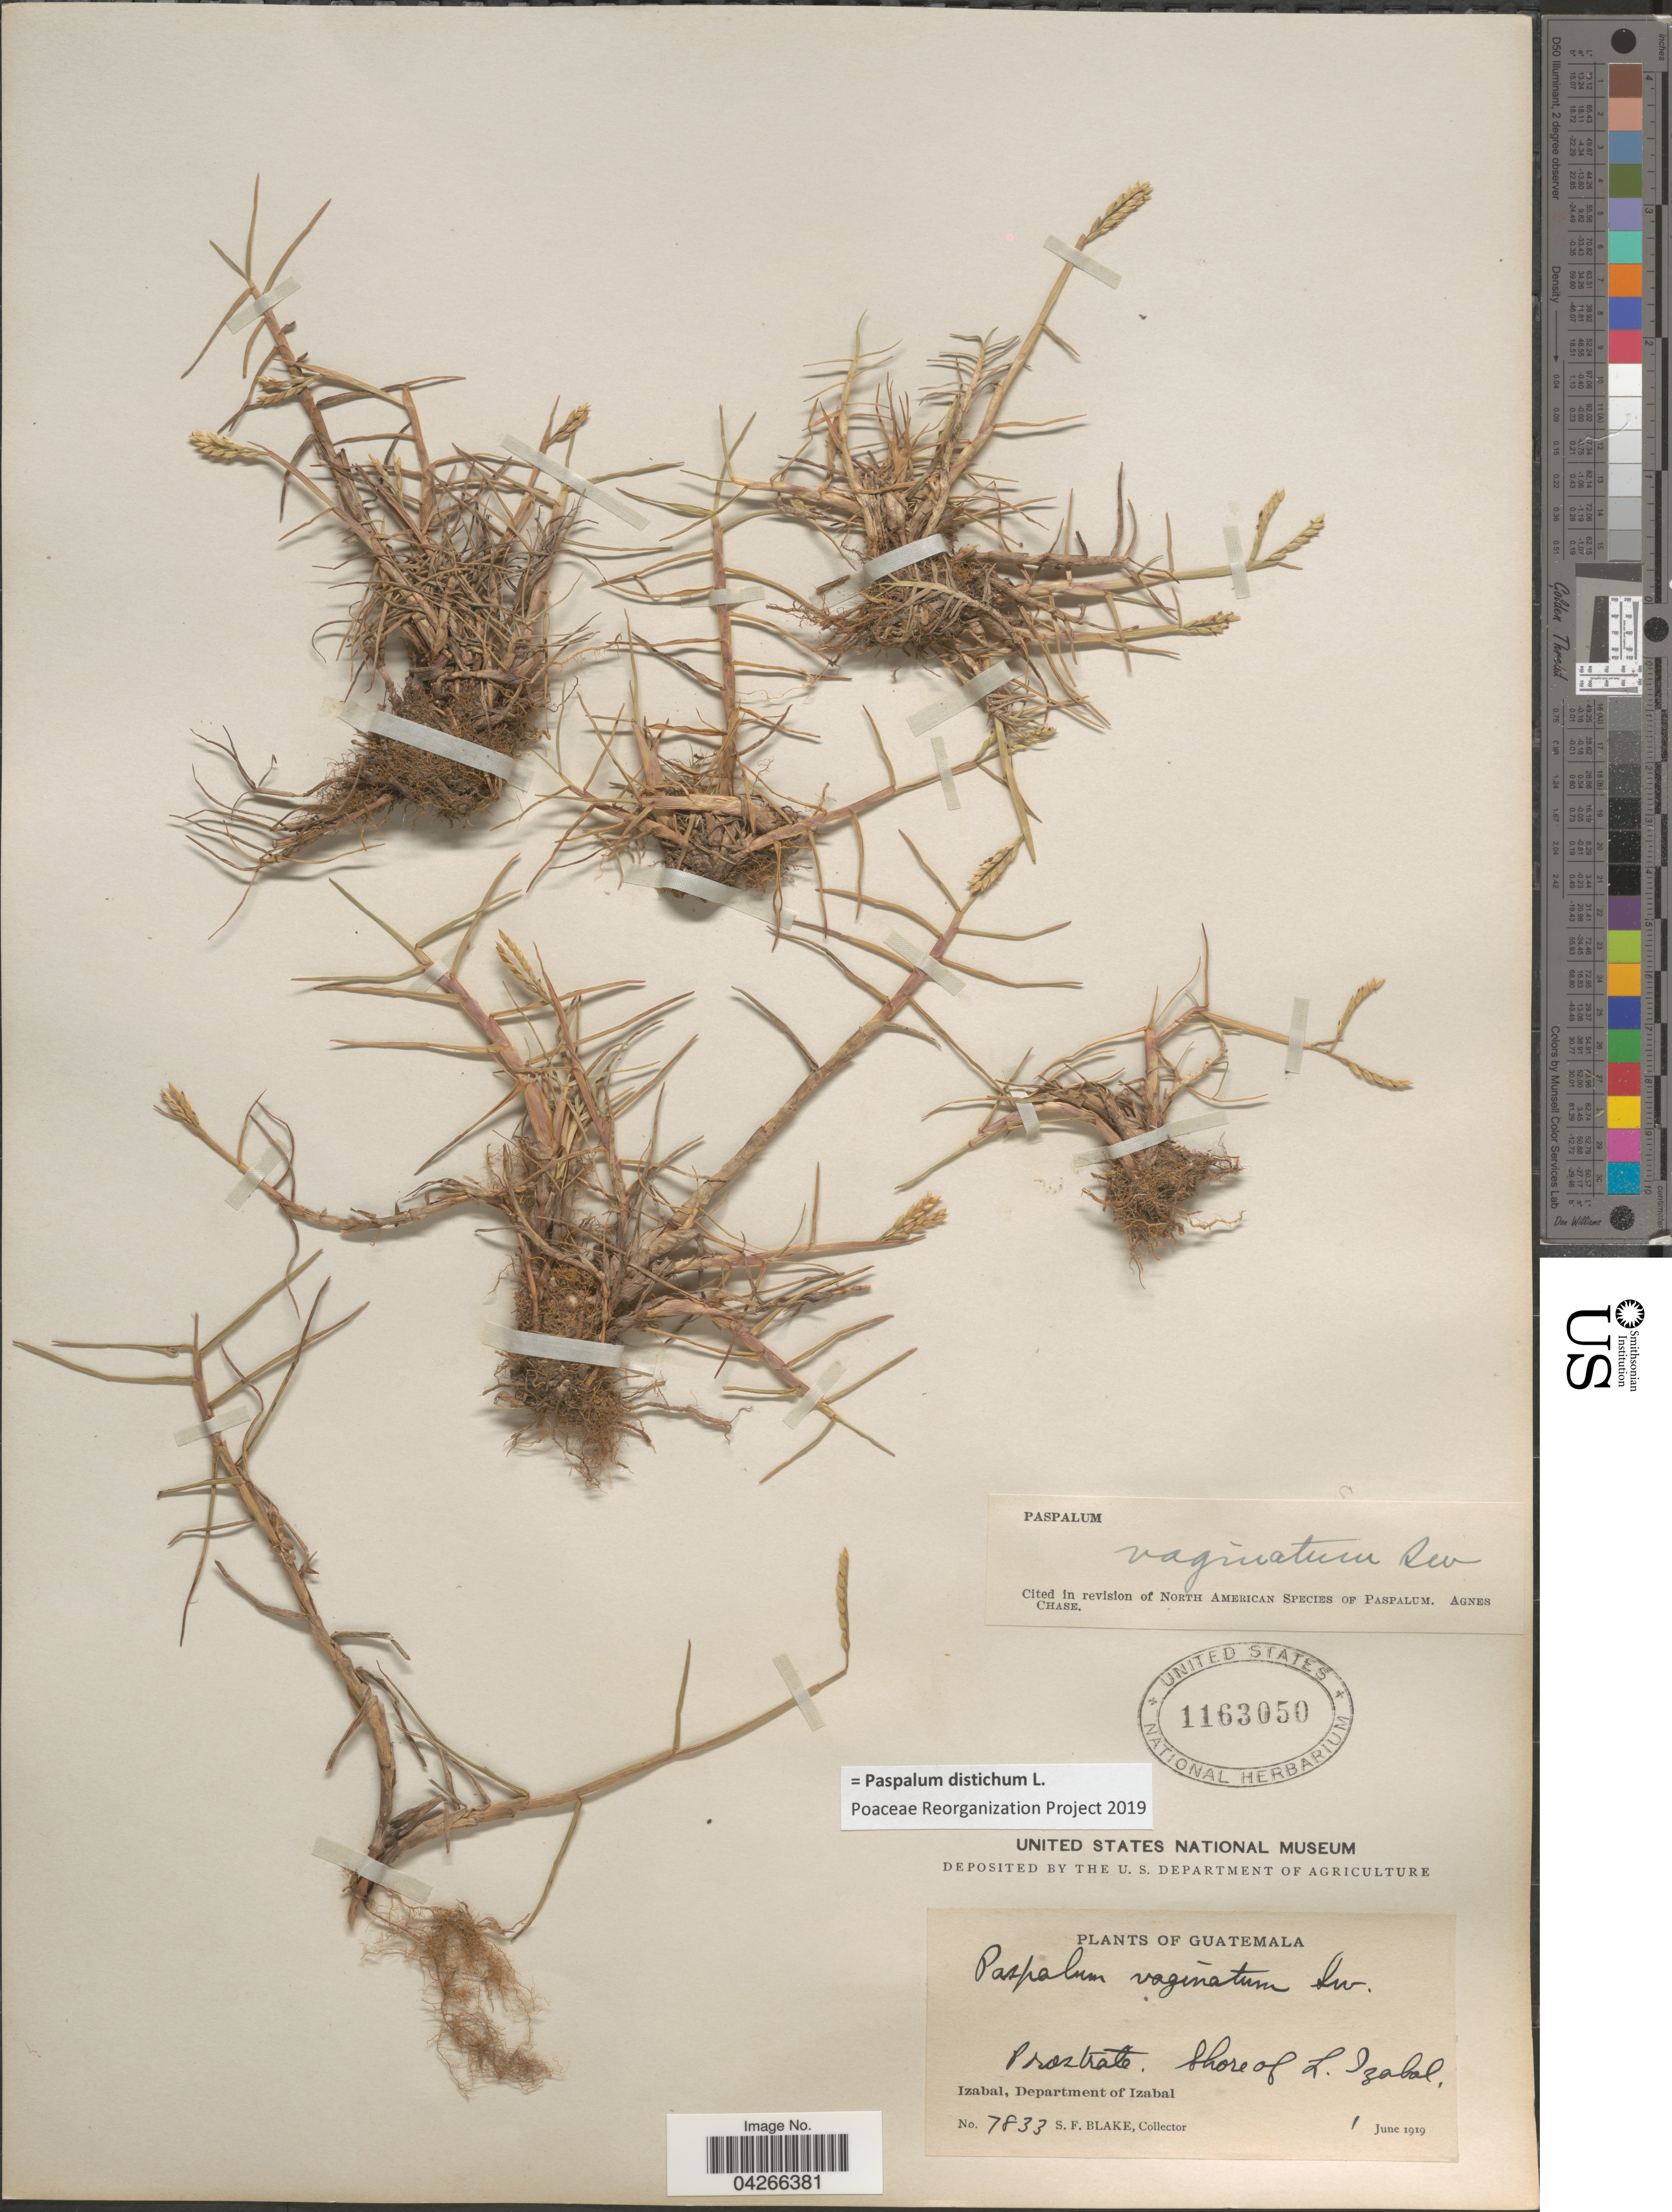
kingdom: Plantae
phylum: Tracheophyta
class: Liliopsida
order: Poales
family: Poaceae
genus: Paspalum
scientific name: Paspalum distichum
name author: L.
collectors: S. Blake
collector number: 7833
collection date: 1919-06-01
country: Guatemala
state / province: Izabal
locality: Shore of L. Izabal. Izabal, Department of Izabal.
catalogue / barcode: US 1163050